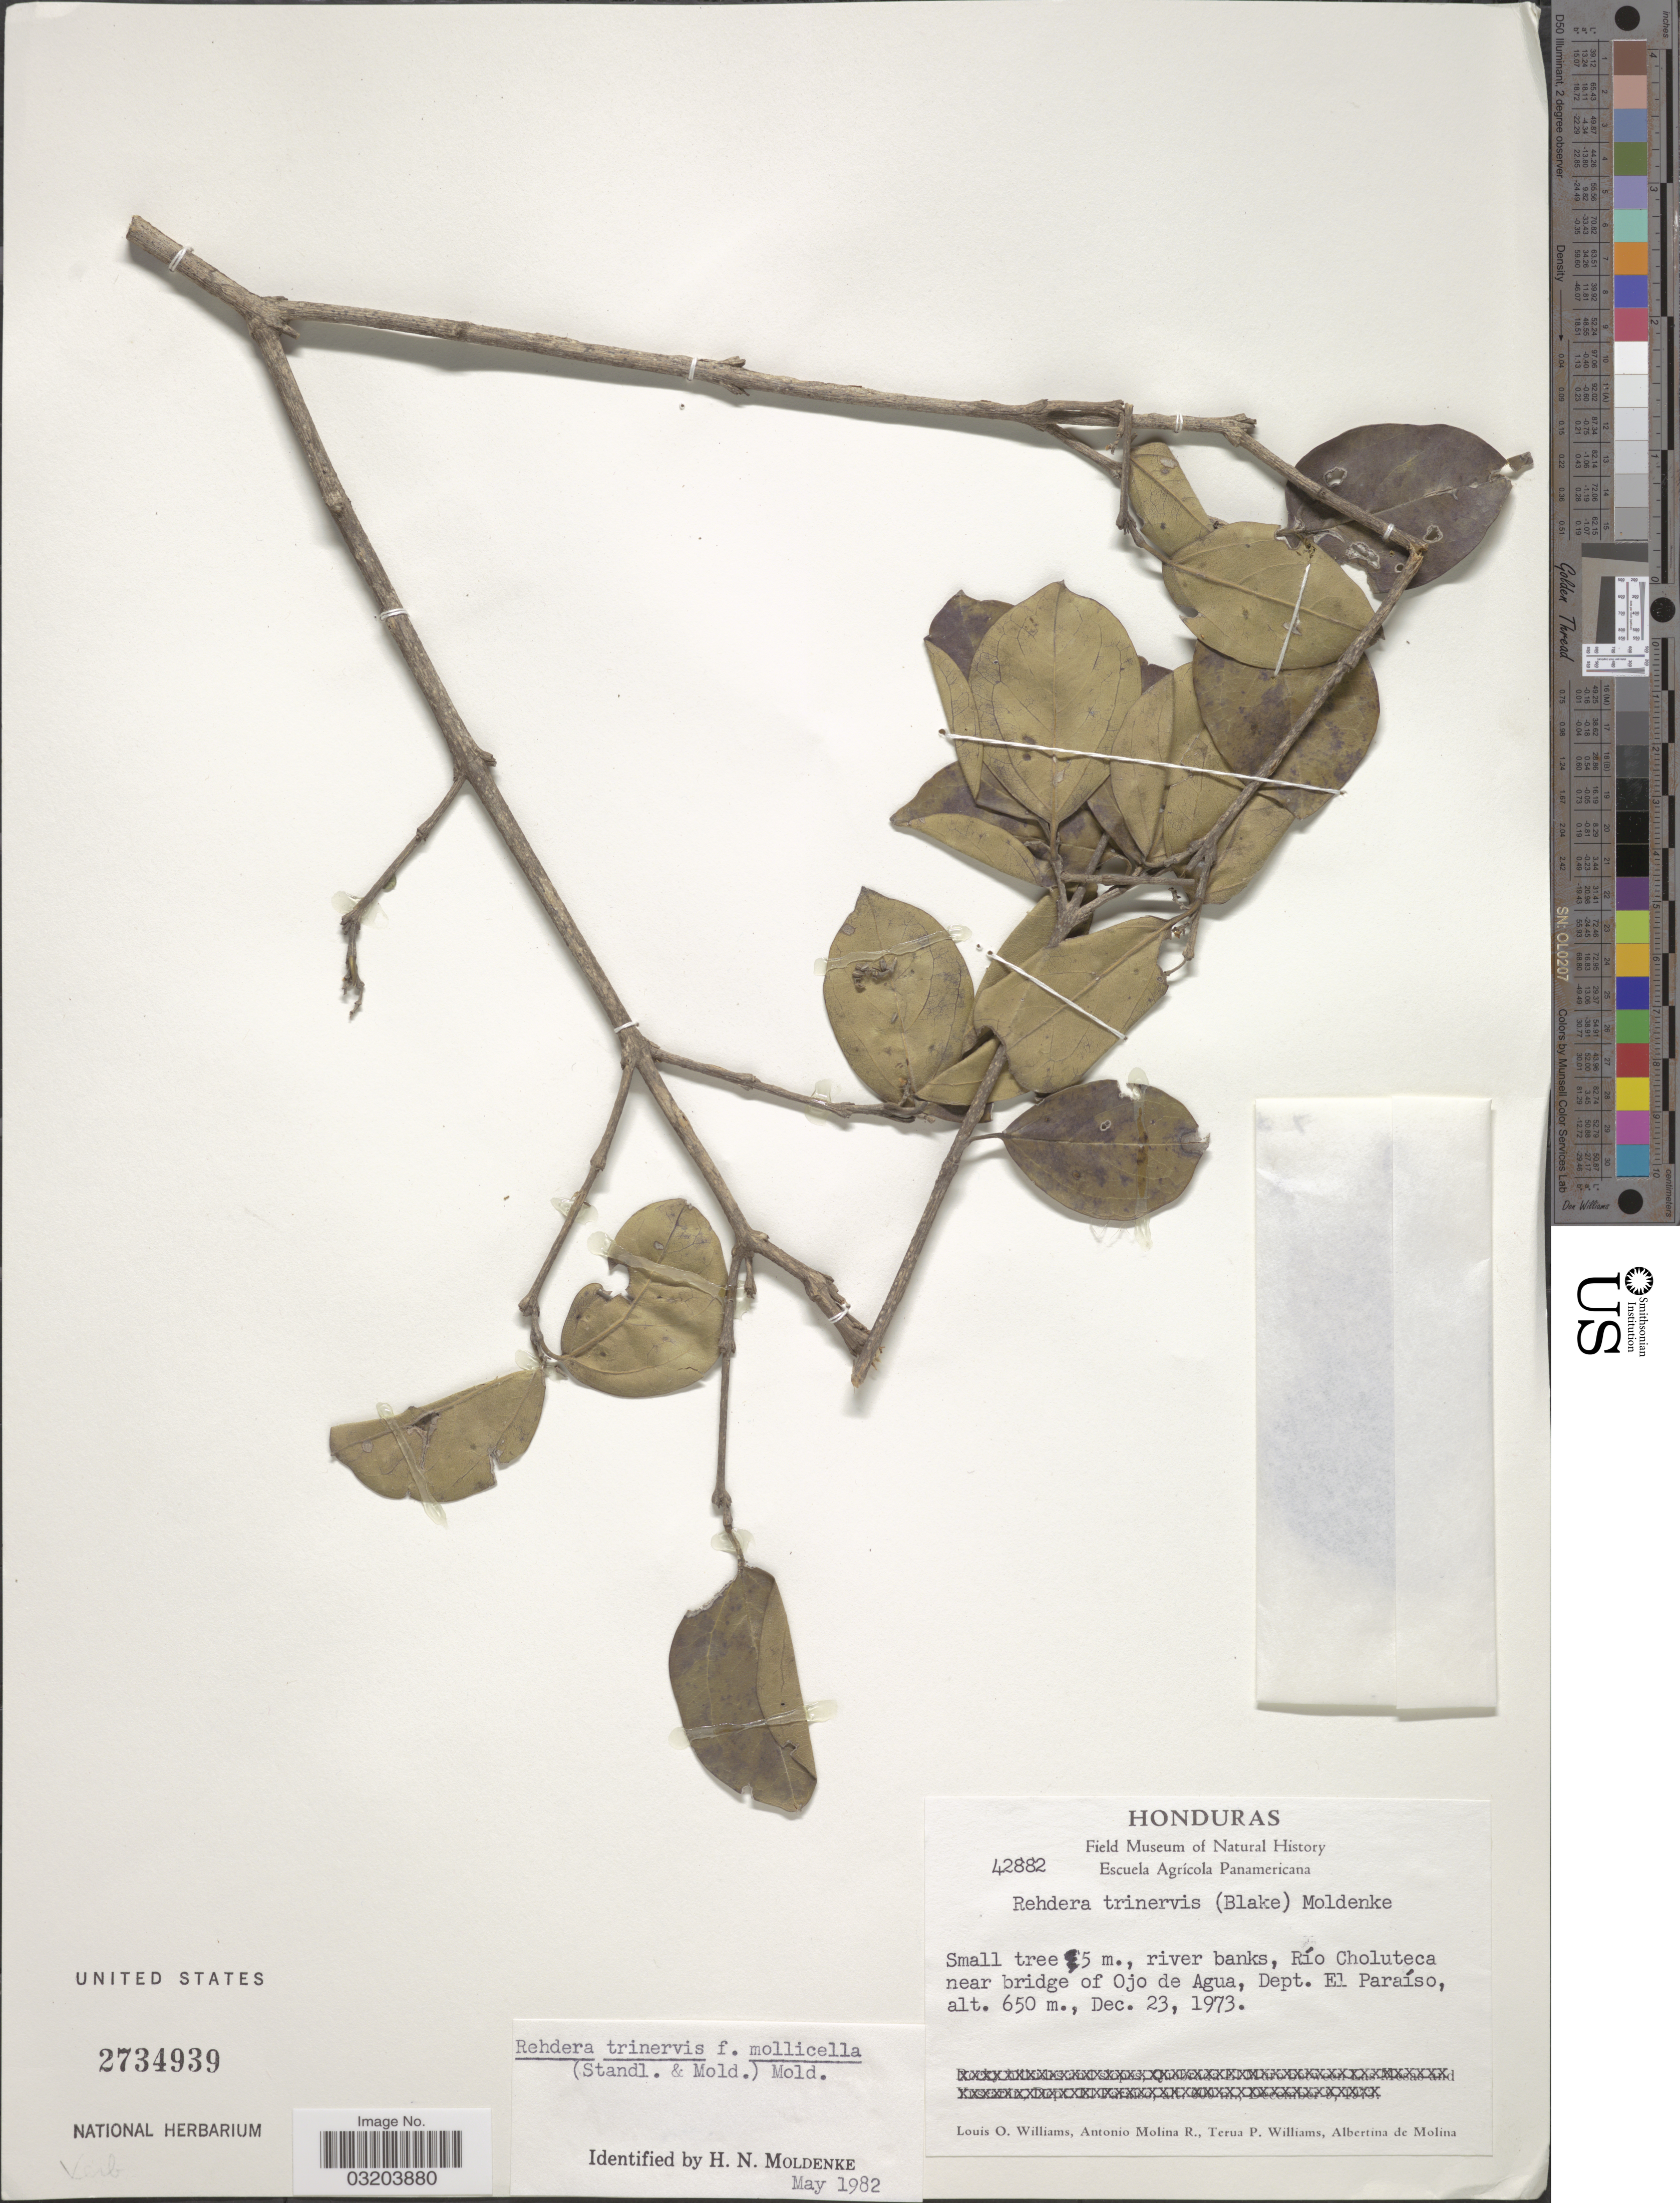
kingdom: Plantae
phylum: Tracheophyta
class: Magnoliopsida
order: Lamiales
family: Verbenaceae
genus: Rehdera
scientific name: Rehdera trinervis f. mollicella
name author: (Standl. & Moldenke) Moldenke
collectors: L. O. Williams, A. Molina R., T. P. Williams & A. R. Molina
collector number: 42882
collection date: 1973-12-23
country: Honduras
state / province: El Paraíso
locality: Río Choluteca near bridge of Ojo de Agua, Dept. El Paraíso.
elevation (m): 650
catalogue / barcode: US 2734939